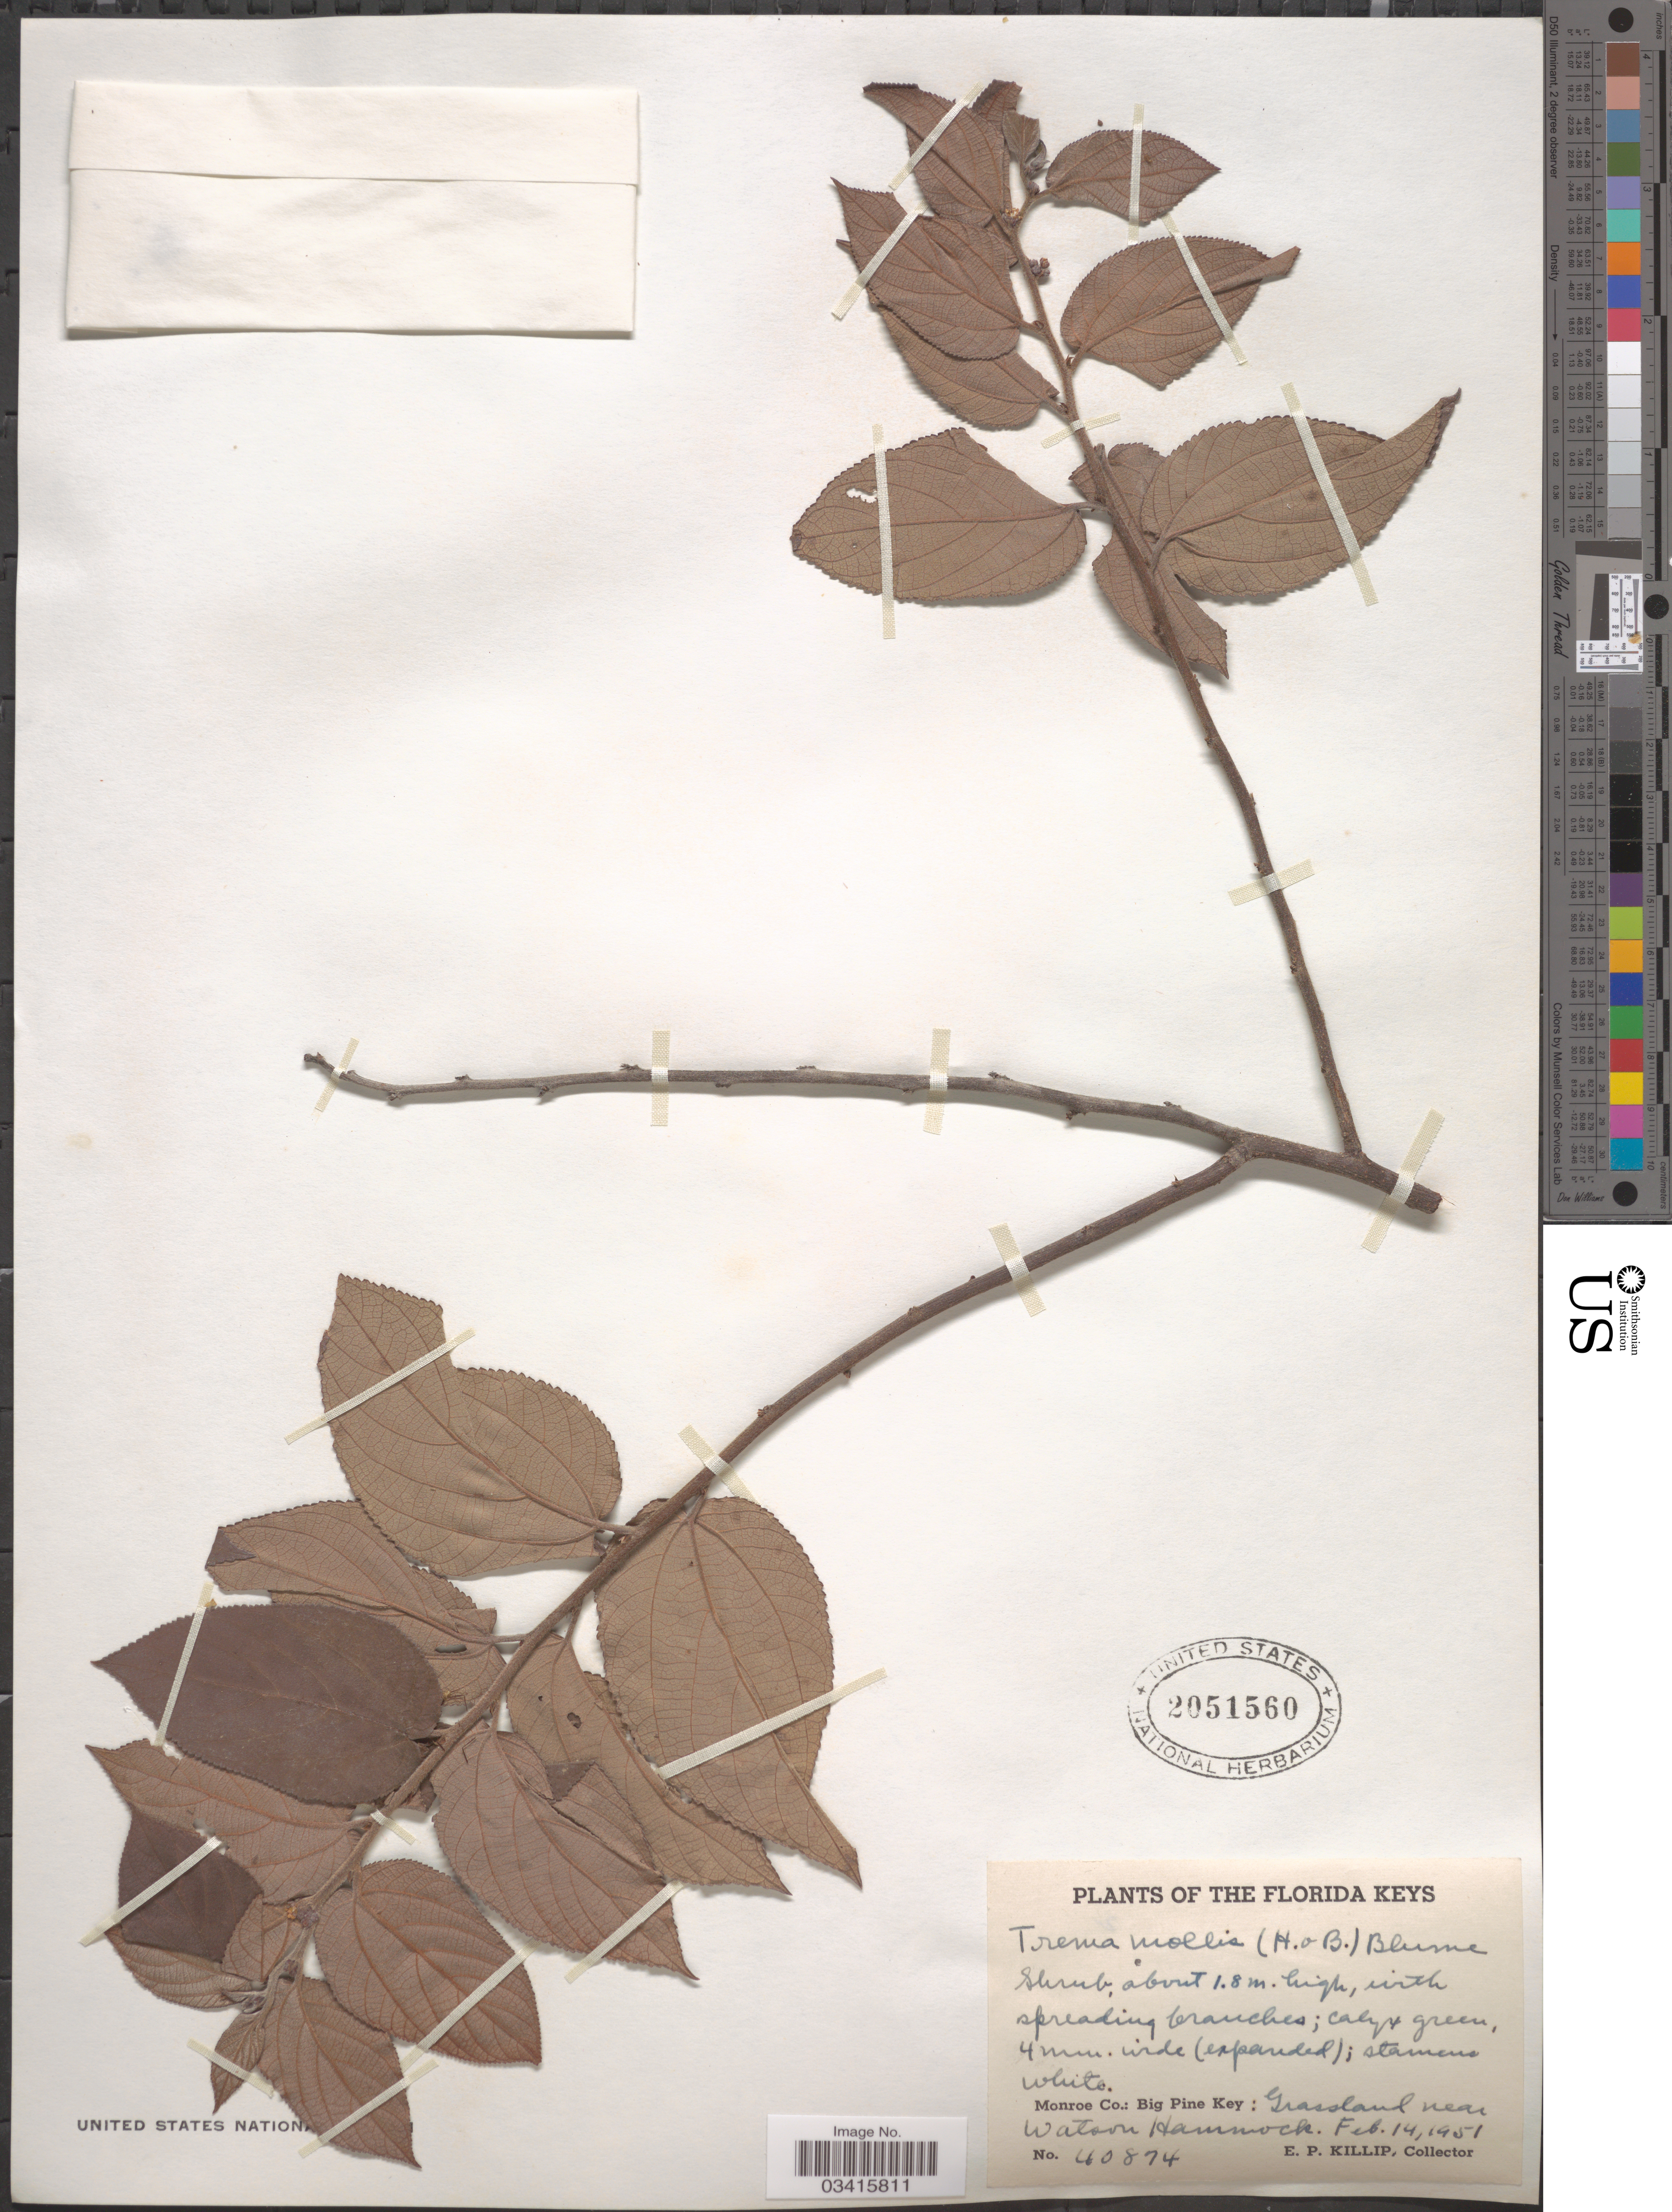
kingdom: Plantae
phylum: Tracheophyta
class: Magnoliopsida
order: Rosales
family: Cannabaceae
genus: Trema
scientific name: Trema floridanum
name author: Britton ex Small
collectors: E. P. Killip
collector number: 40874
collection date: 1951-02-14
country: United States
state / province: Florida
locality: The Florida Keys. Monroe Co.: Big Pine Key: Grassland near Watson Hammock.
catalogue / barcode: US 2051560